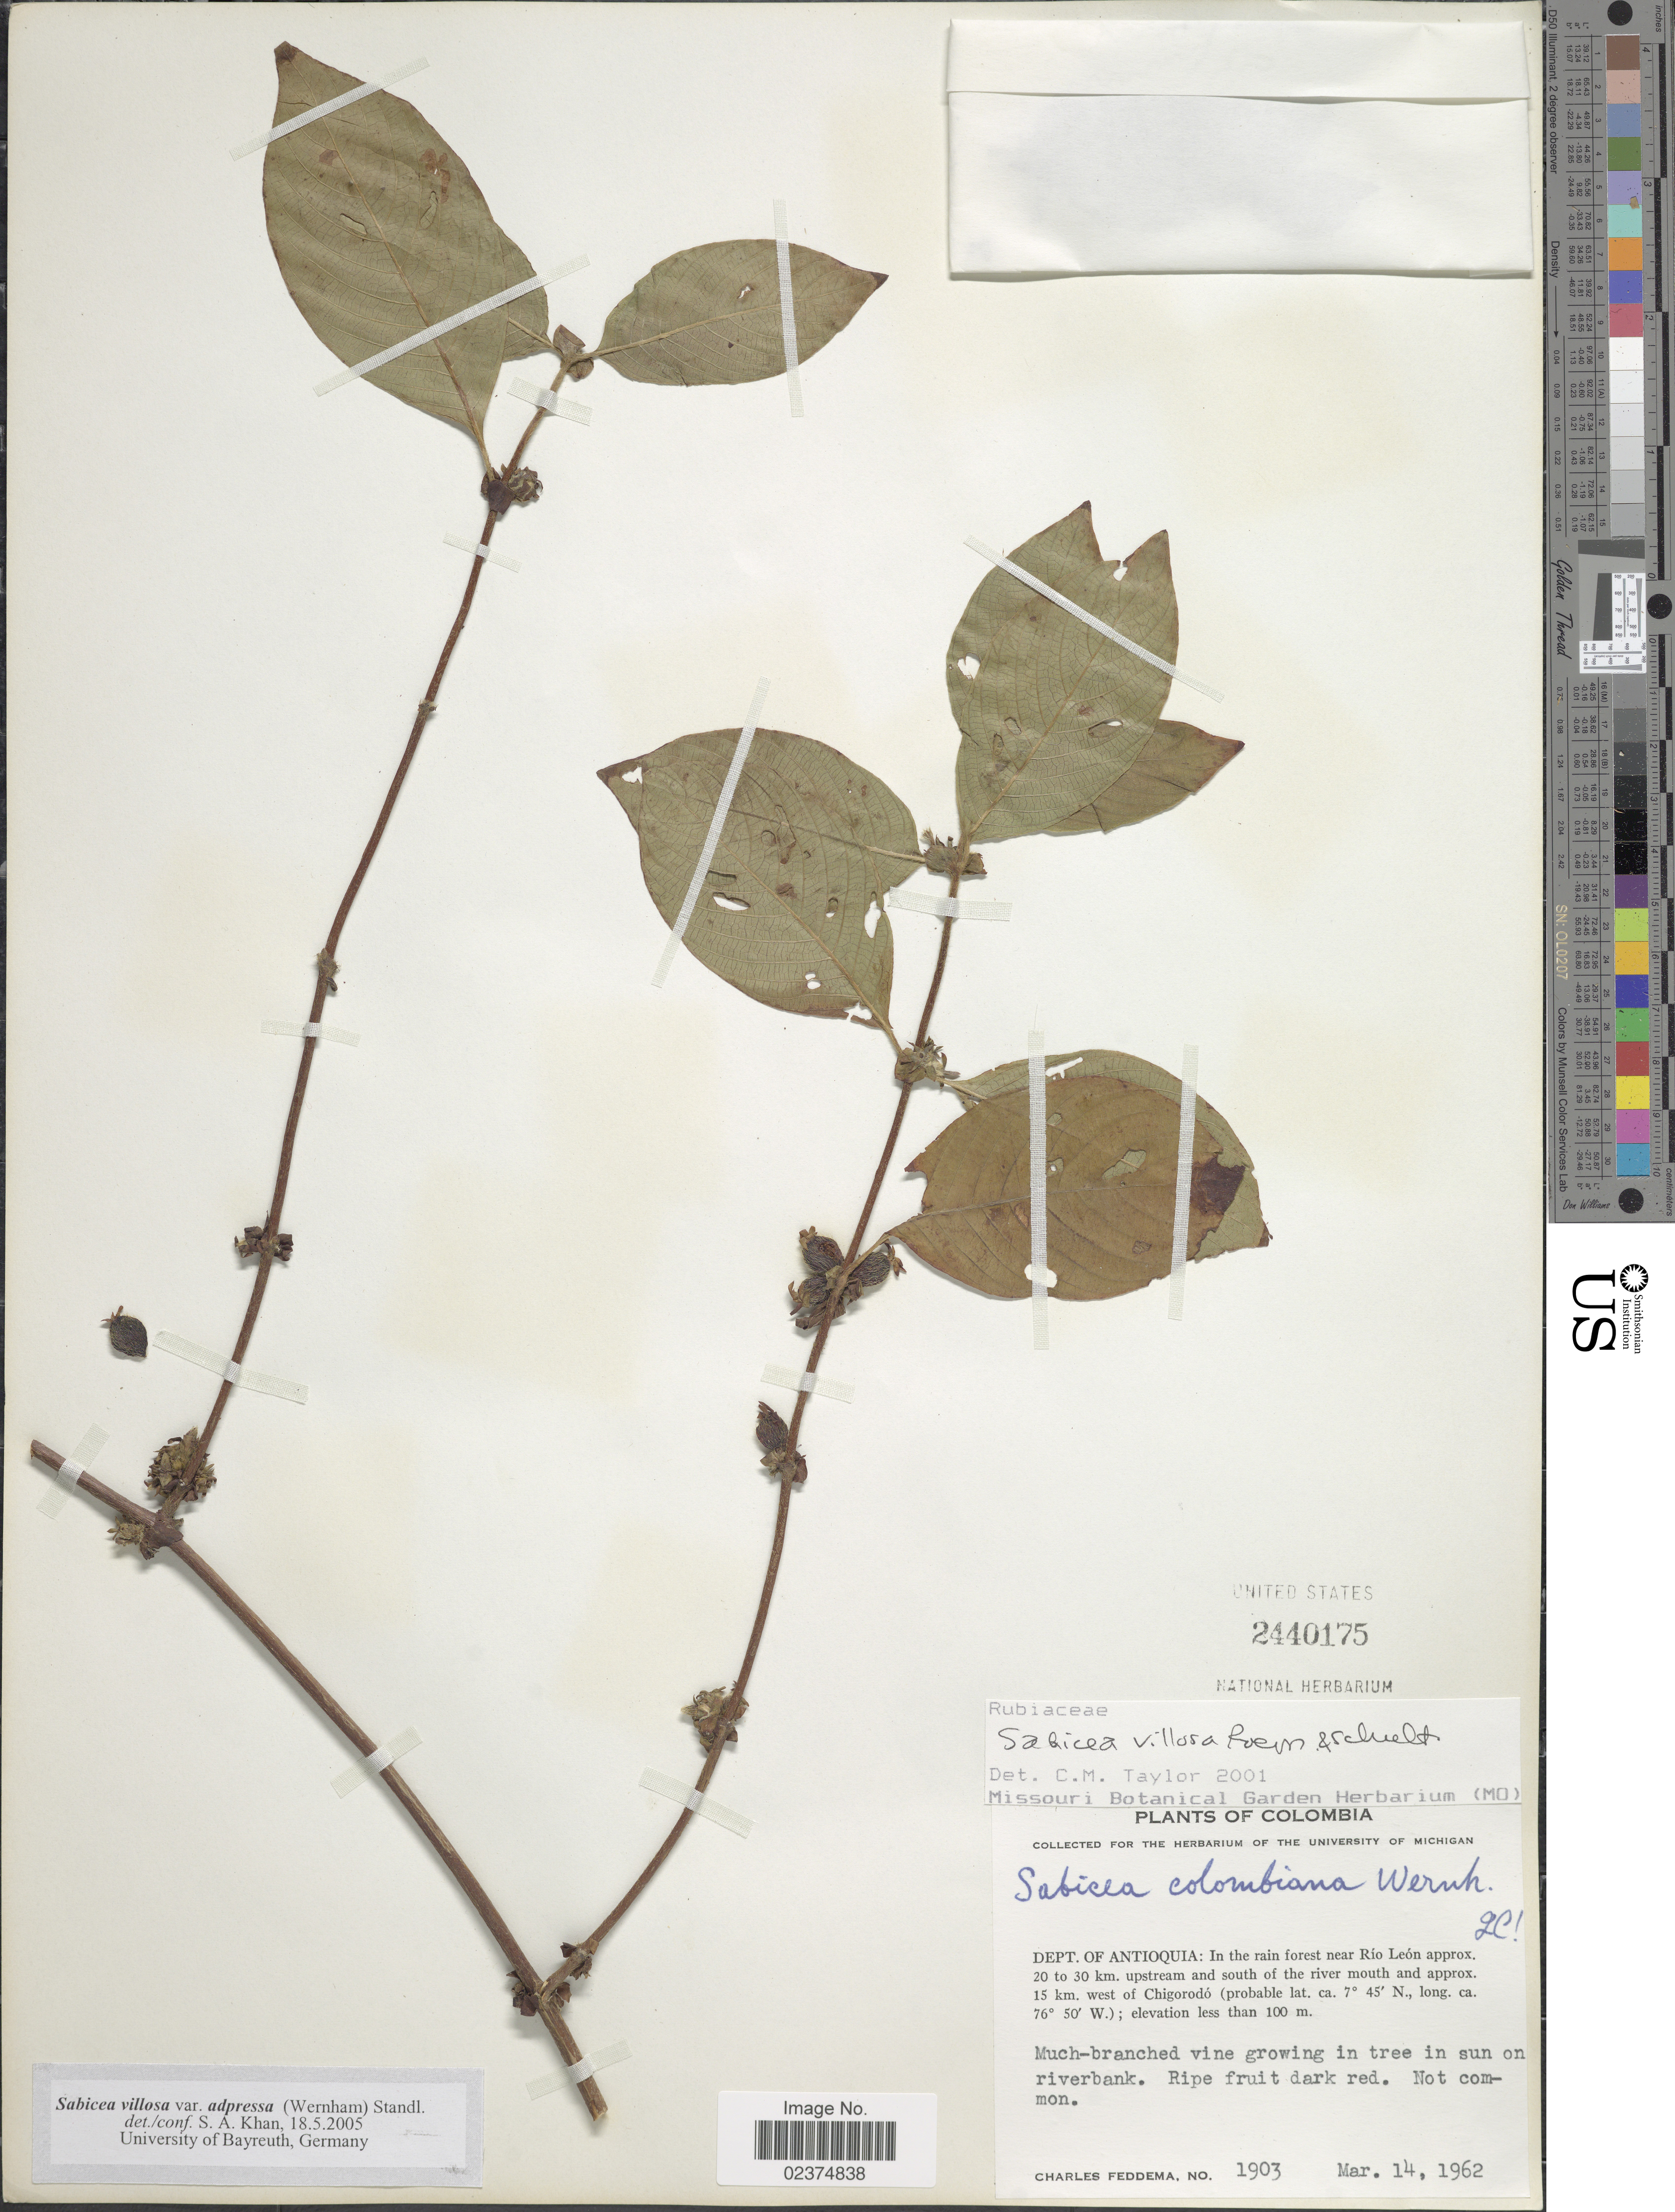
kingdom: Plantae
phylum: Tracheophyta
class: Magnoliopsida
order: Gentianales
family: Rubiaceae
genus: Sabicea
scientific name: Sabicea villosa var. adpressa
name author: (Wernham) Standl.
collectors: C. Feddema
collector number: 193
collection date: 1962-03-14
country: Colombia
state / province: Antioquia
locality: Dept. of Antioquia: In the rain forest near Rio Leon approx. 20 to 30 km. west of Chigorodo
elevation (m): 100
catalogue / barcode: US 2440175